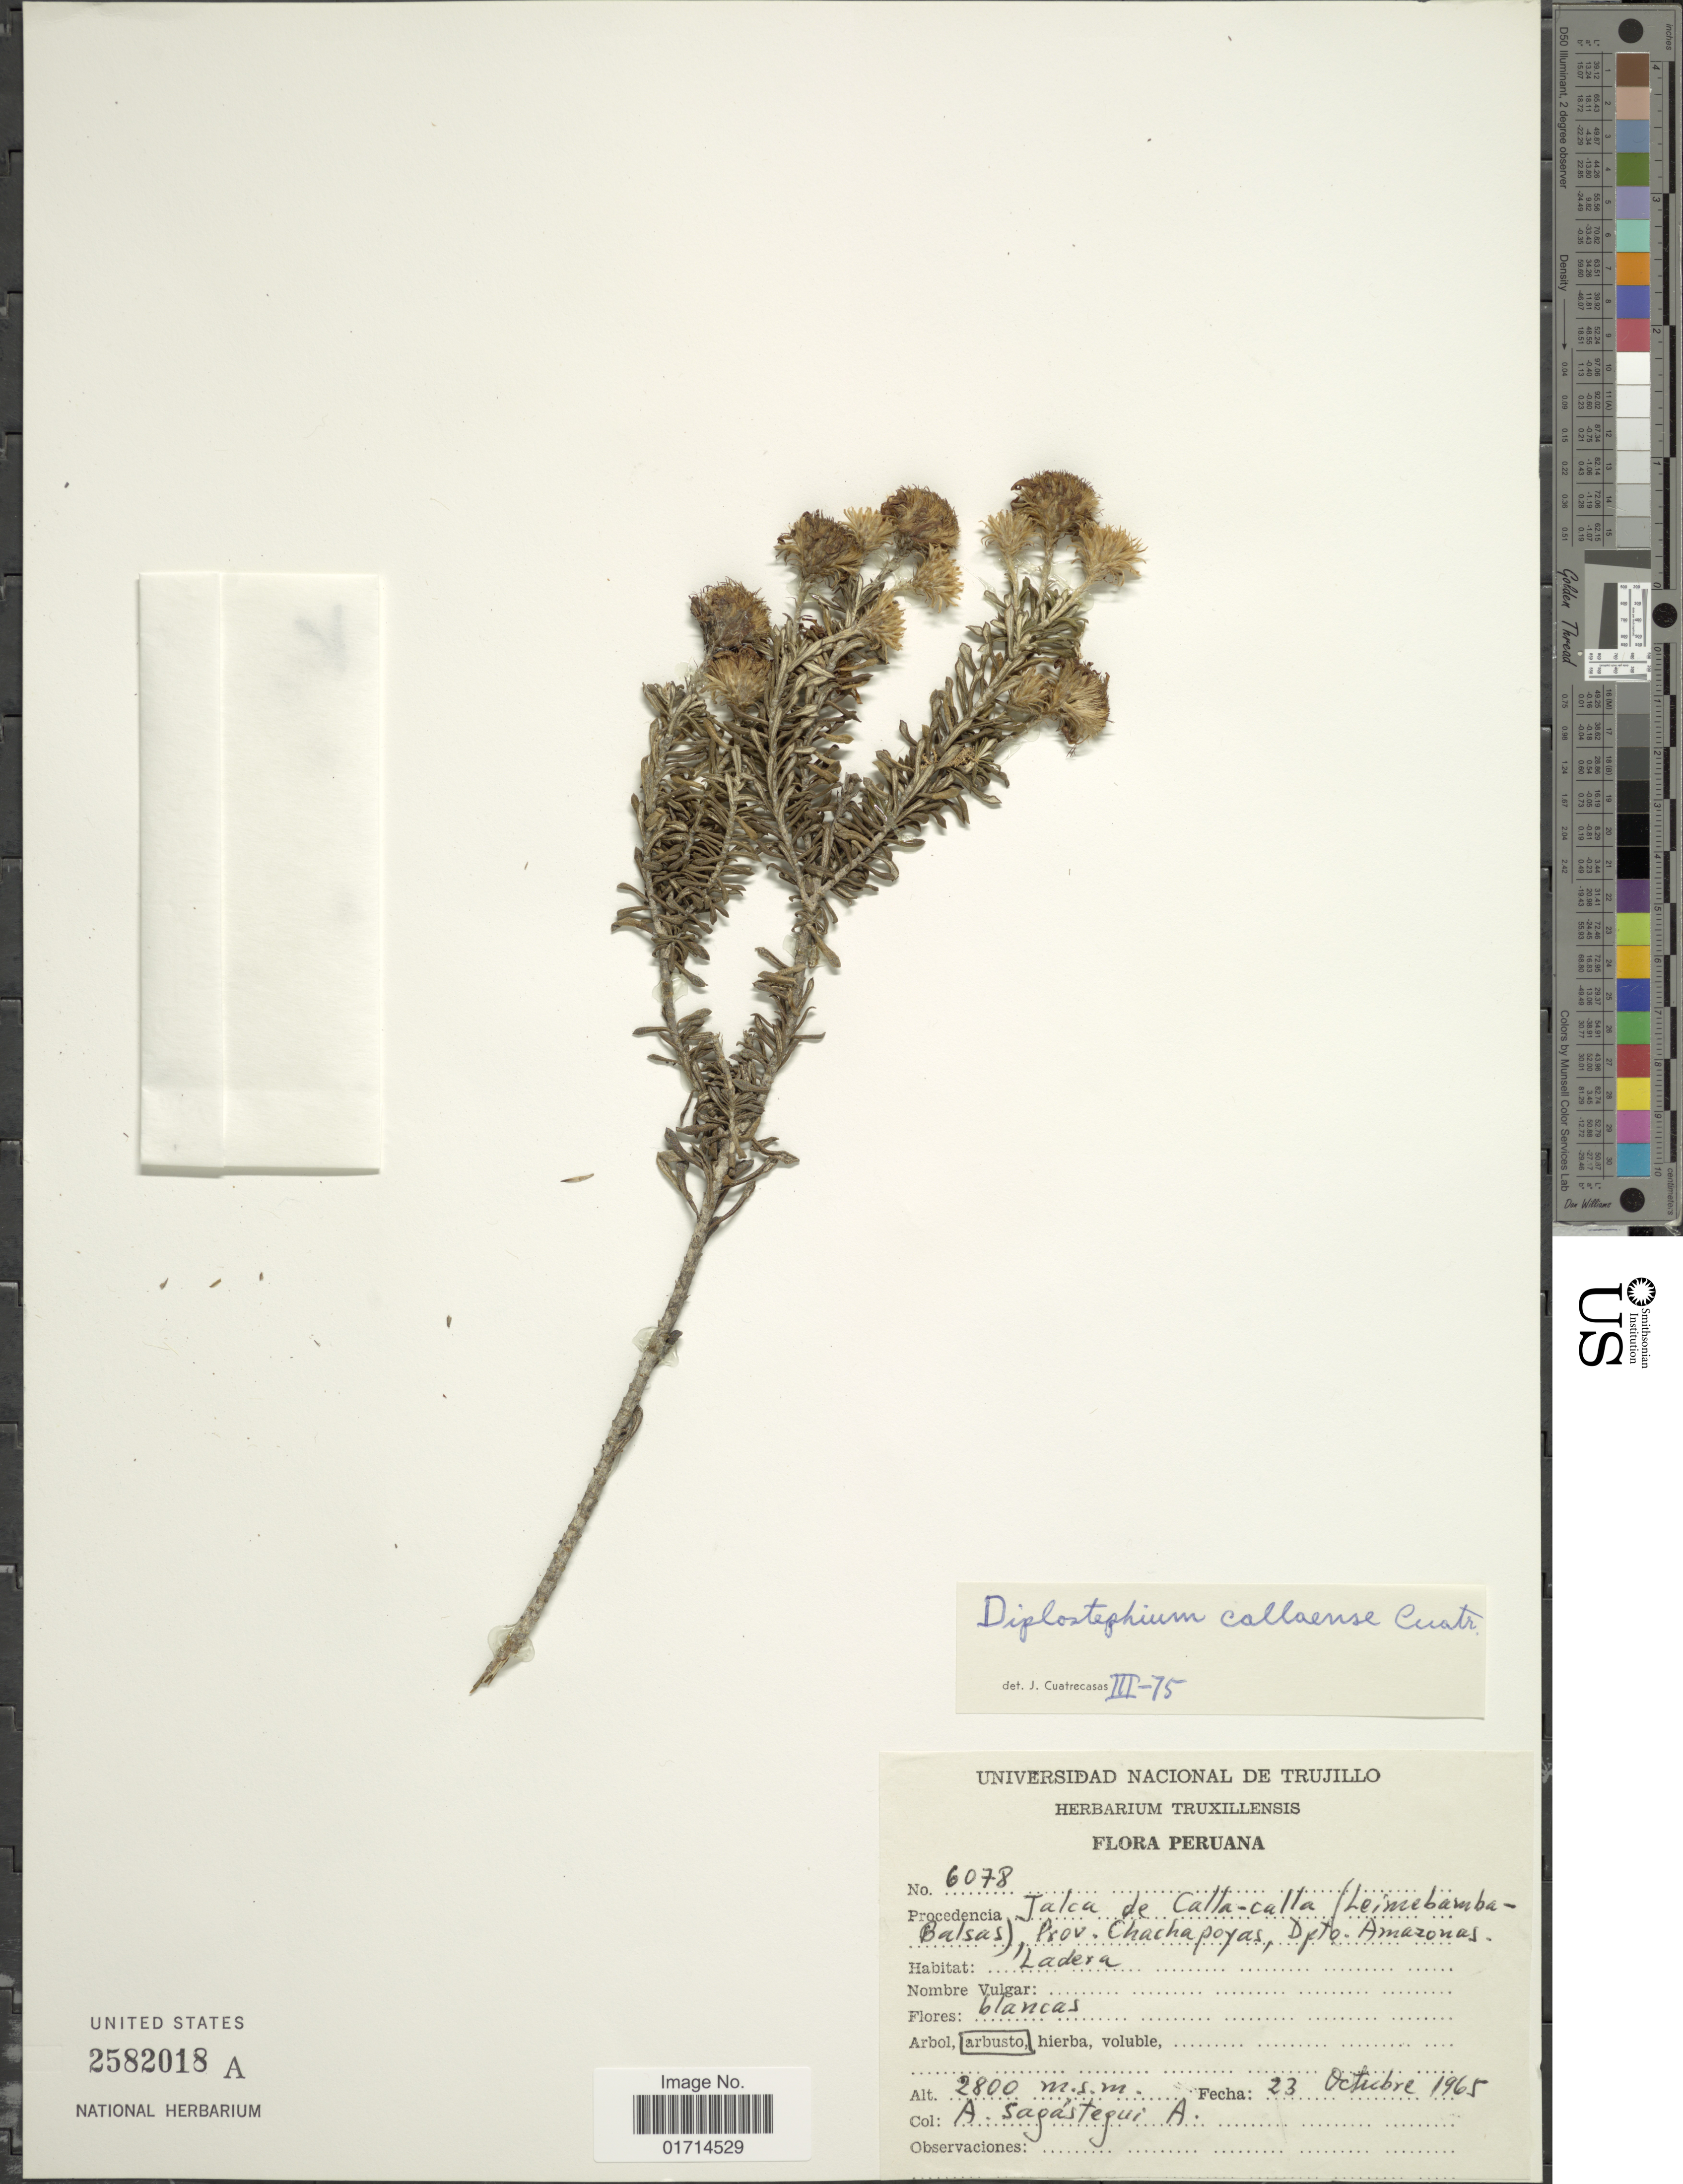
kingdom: Plantae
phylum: Tracheophyta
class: Magnoliopsida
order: Asterales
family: Asteraceae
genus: Diplostephium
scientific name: Diplostephium callaense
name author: Cuatrec.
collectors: A. Sagástegui A.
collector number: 6078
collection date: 1965-10-23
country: Peru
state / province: Amazonas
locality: Procedencia: Jalca de Calla-Calla (Leimebamba- Balsas), Prov. Chachapoyas, Dpto. Amazonas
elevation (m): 2800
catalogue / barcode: US 2582018A